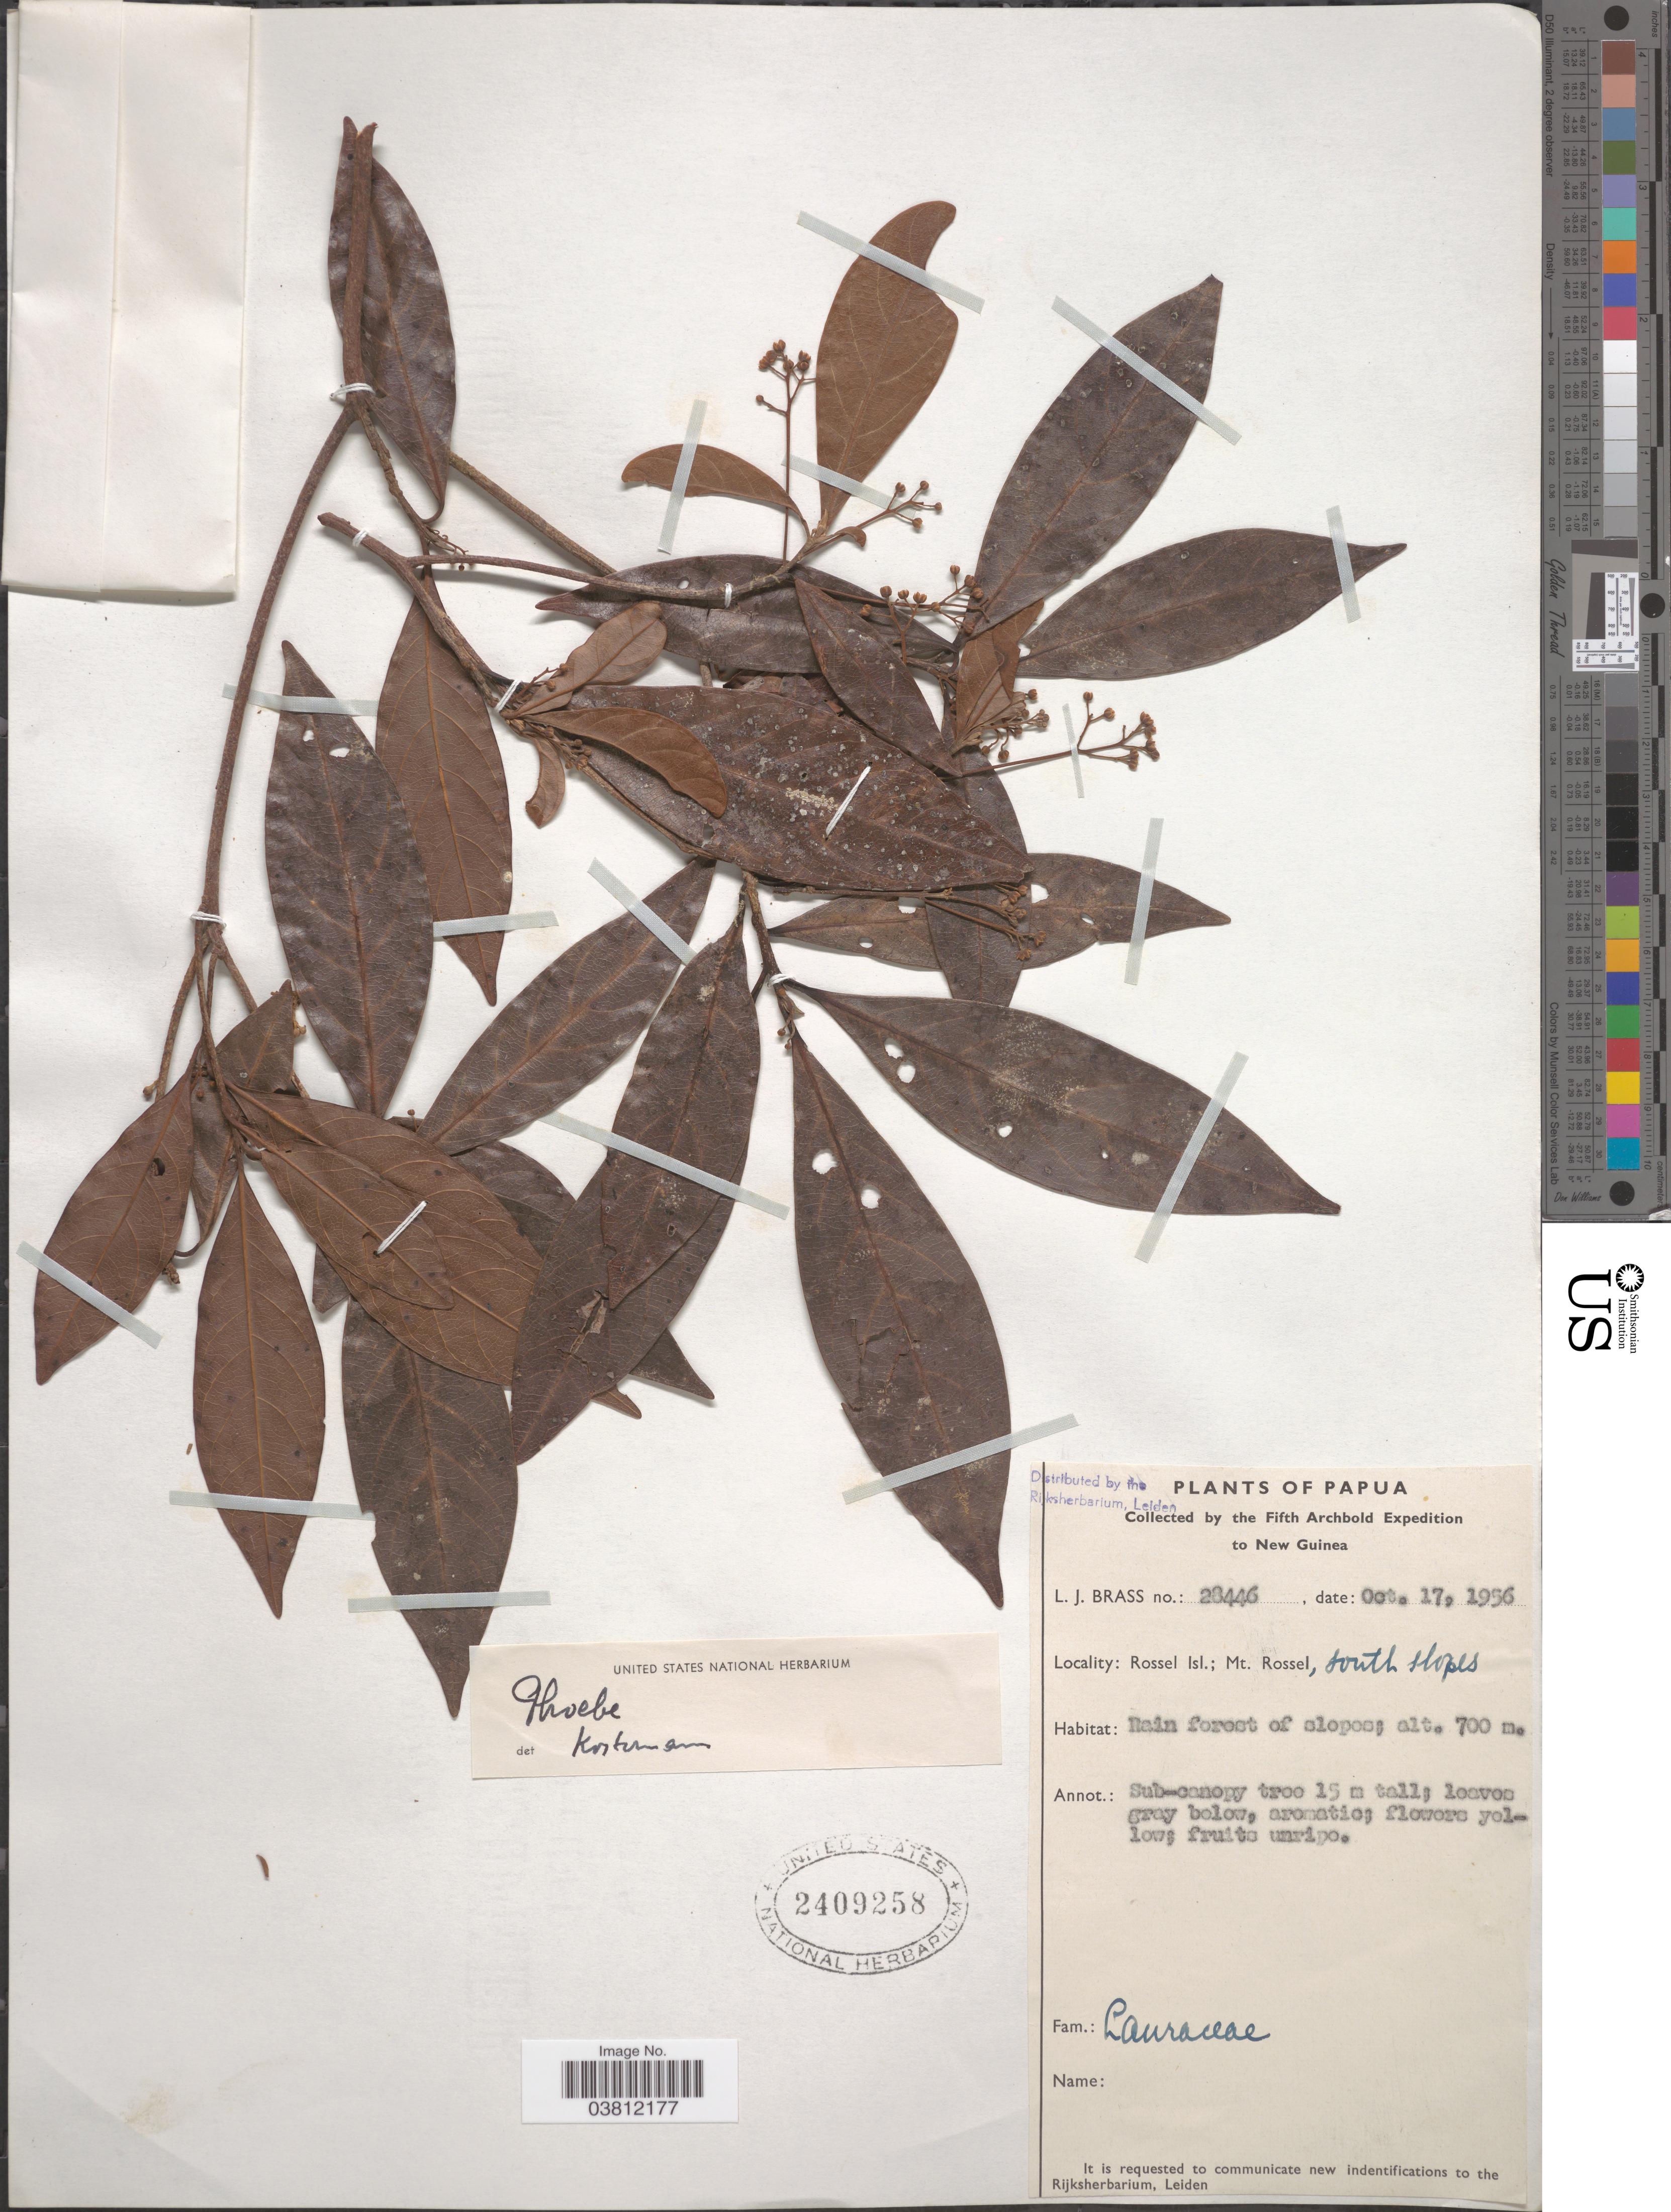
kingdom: Plantae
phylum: Tracheophyta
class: Magnoliopsida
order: Laurales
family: Lauraceae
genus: Phoebe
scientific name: Phoebe sp.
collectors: L. J. Brass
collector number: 28446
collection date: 1956-10-17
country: Papua New Guinea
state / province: Milne Bay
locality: New Guinea. Rossel Isl.; Mt. Rossel, south slopes.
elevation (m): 700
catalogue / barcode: US 2409258